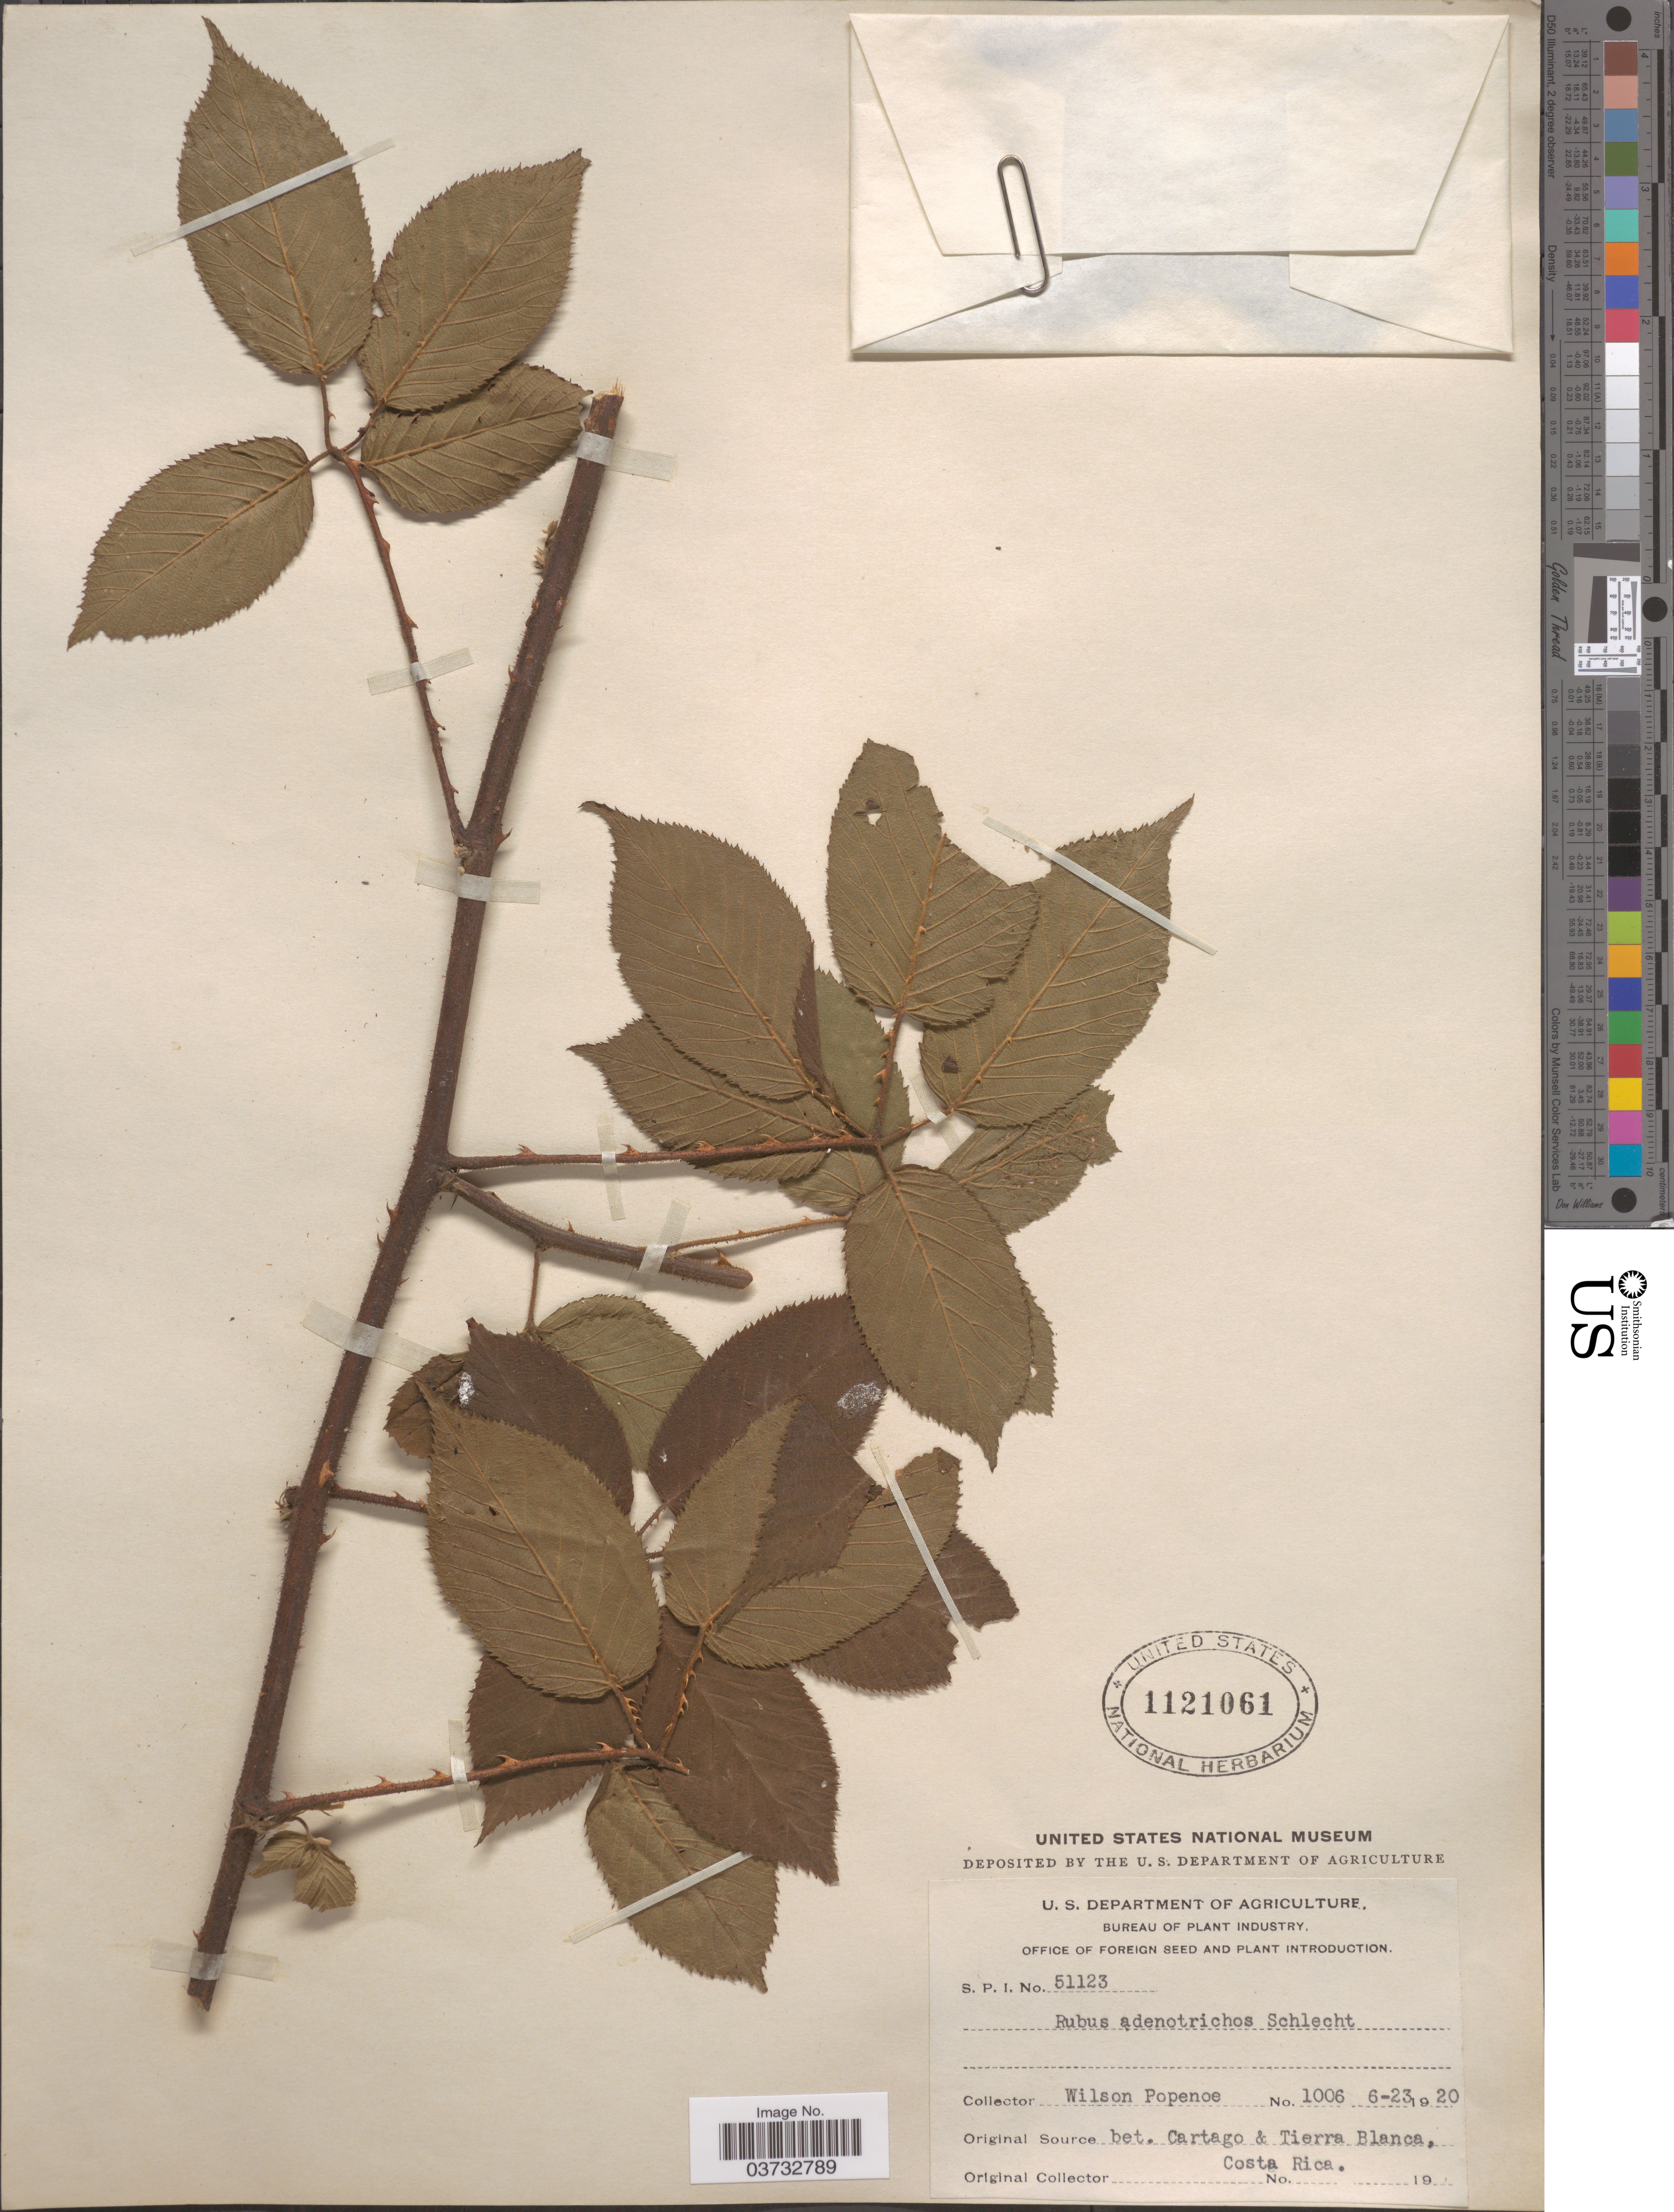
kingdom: Plantae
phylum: Tracheophyta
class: Magnoliopsida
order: Rosales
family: Rosaceae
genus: Rubus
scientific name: Rubus adenotrichos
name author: Schltdl.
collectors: F. Popenoe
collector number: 1006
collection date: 1920-06-23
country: Costa Rica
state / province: Cartago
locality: Bet. Cartago & Tierra Blanca.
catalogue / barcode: US 1121061